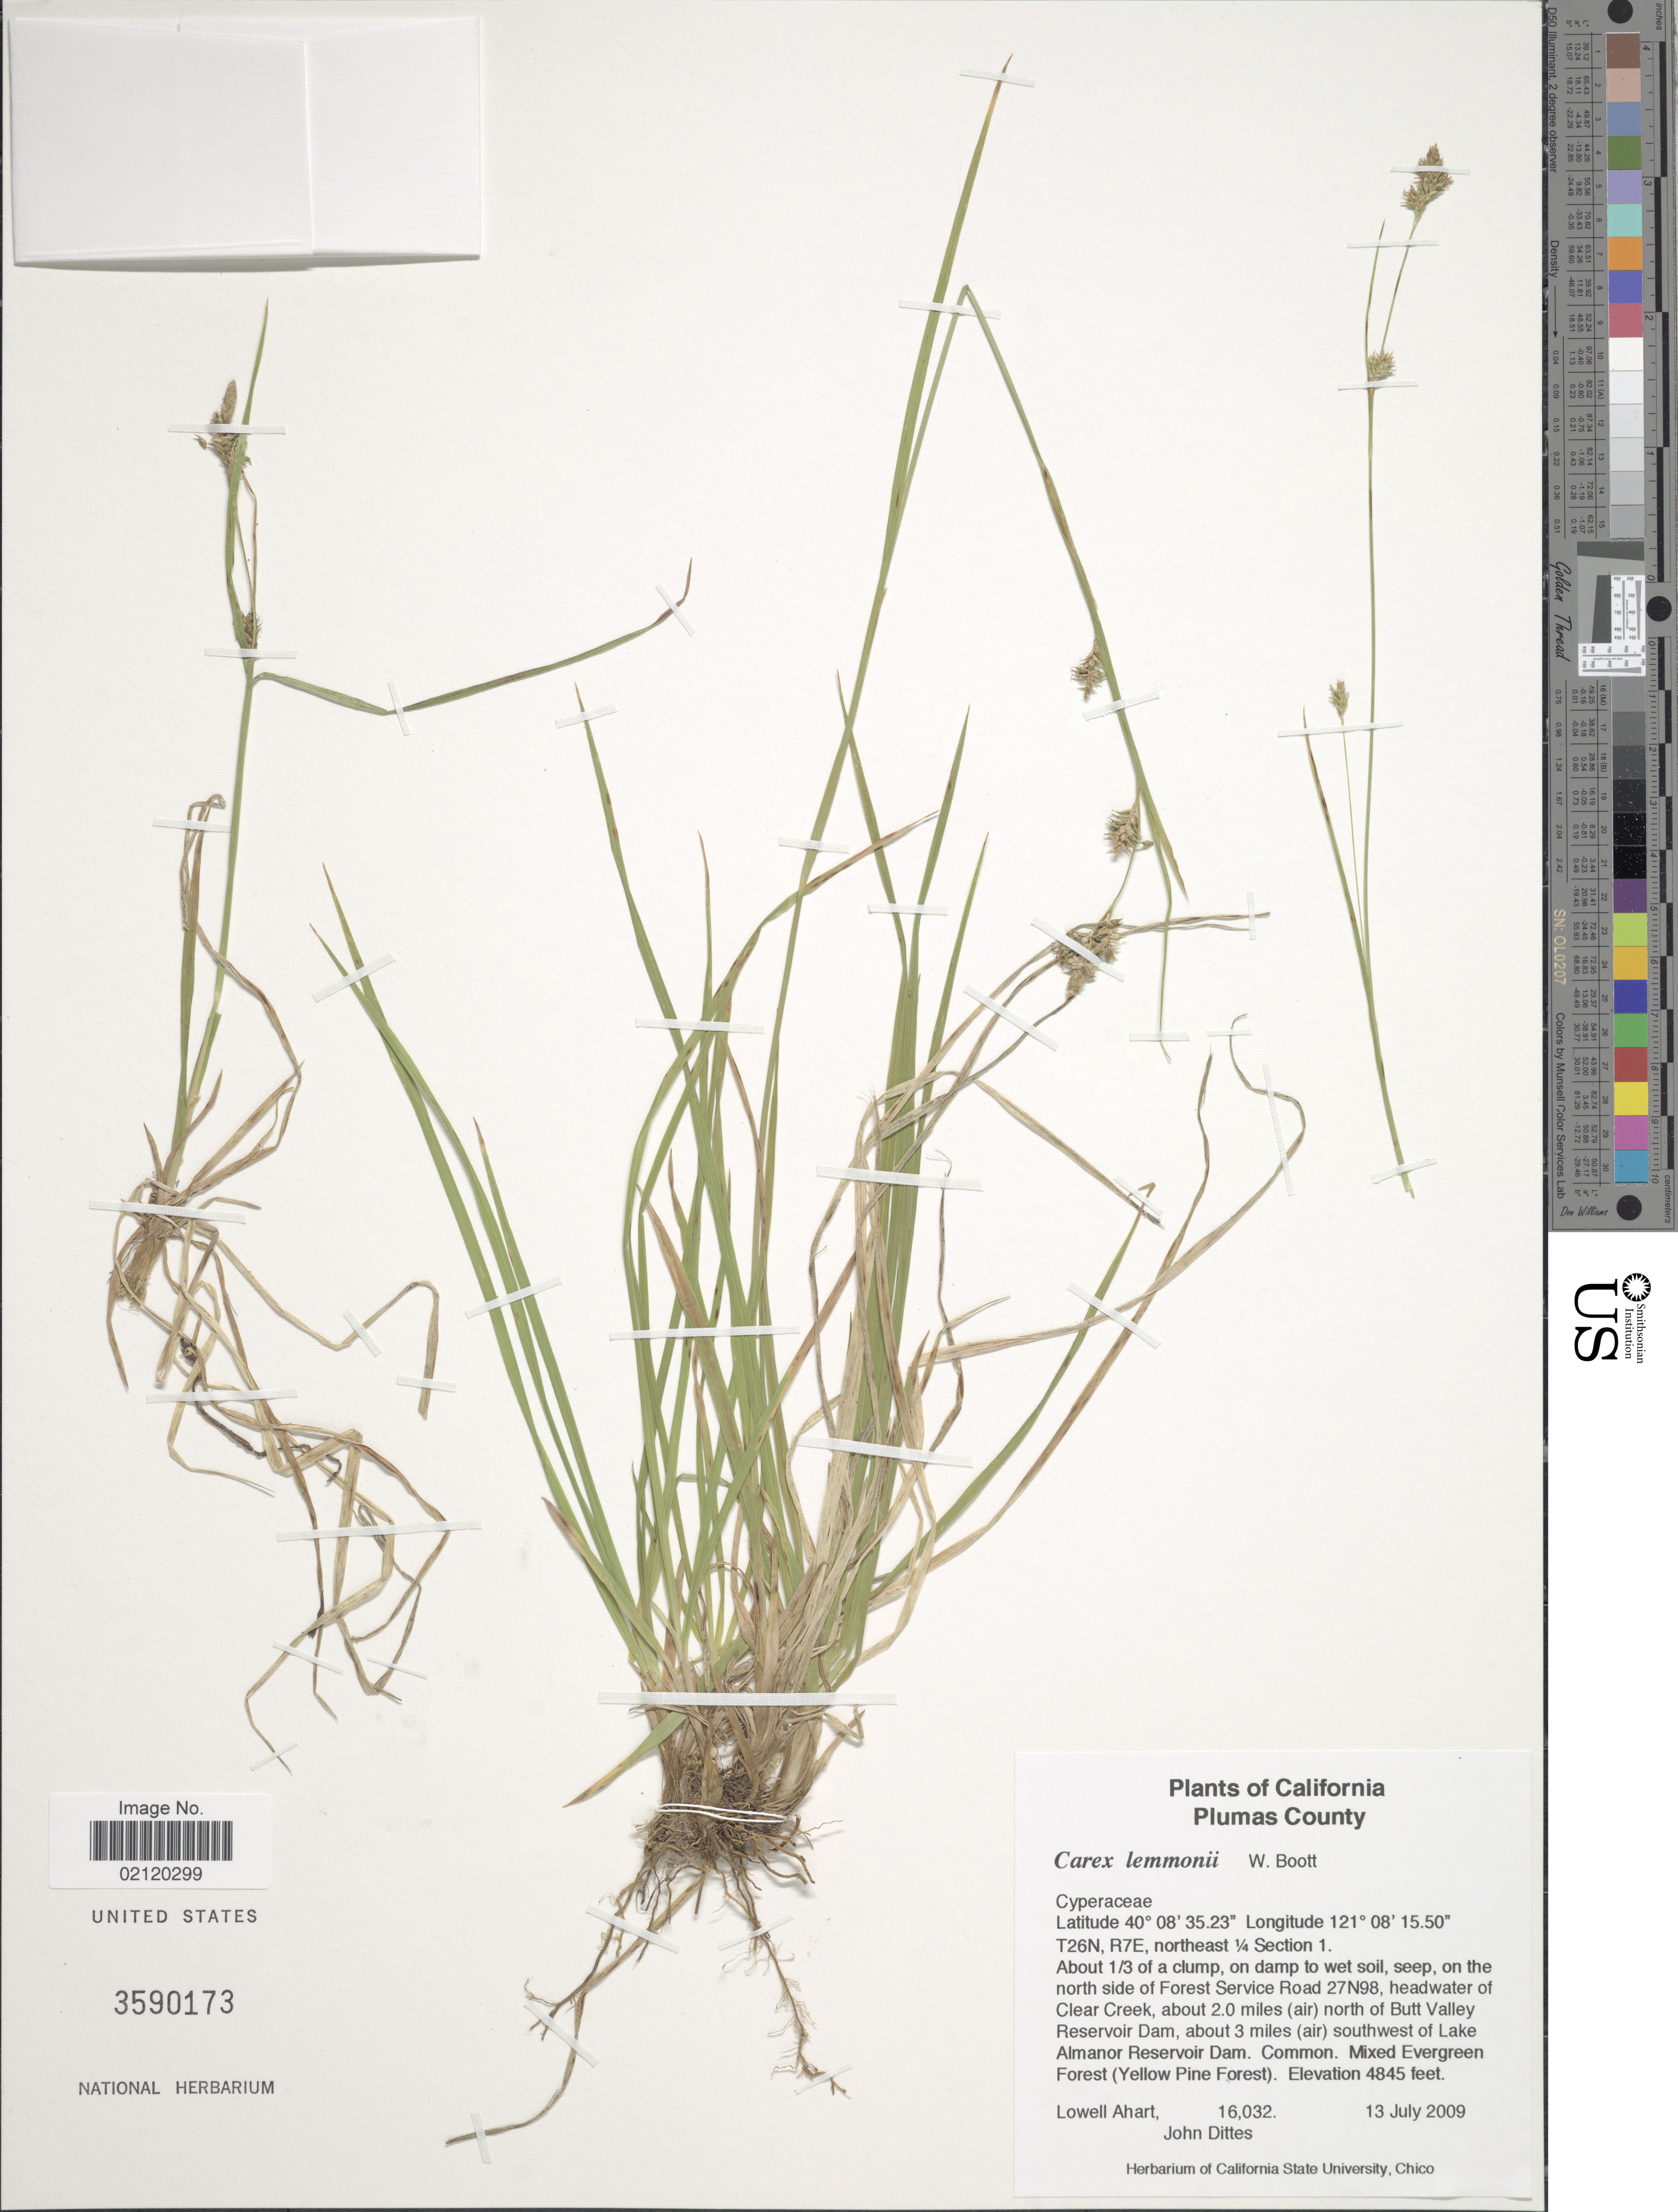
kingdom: Plantae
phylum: Tracheophyta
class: Liliopsida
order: Poales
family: Cyperaceae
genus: Carex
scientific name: Carex lemmonii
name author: W. Boott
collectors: L. Ahart & J. Dittes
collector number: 16032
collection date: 2009-07-13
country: United States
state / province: California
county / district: Plumas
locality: Plumas County, T26N, R7E, northeast ¼ Section 1. About 1/3 of a clump, on damp to wet soil, seep, on the north side of Forest Service Road 24N98, headwater of Clear Creek, about 2.0 mile (air) north of Butt Valley Reservoir Dam, about 3 miles (air) southwest of Lake Almanor Reservoir Dam, Mixed Evergreen Forest (Yellow Pine Forest)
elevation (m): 1477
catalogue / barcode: US 3590173